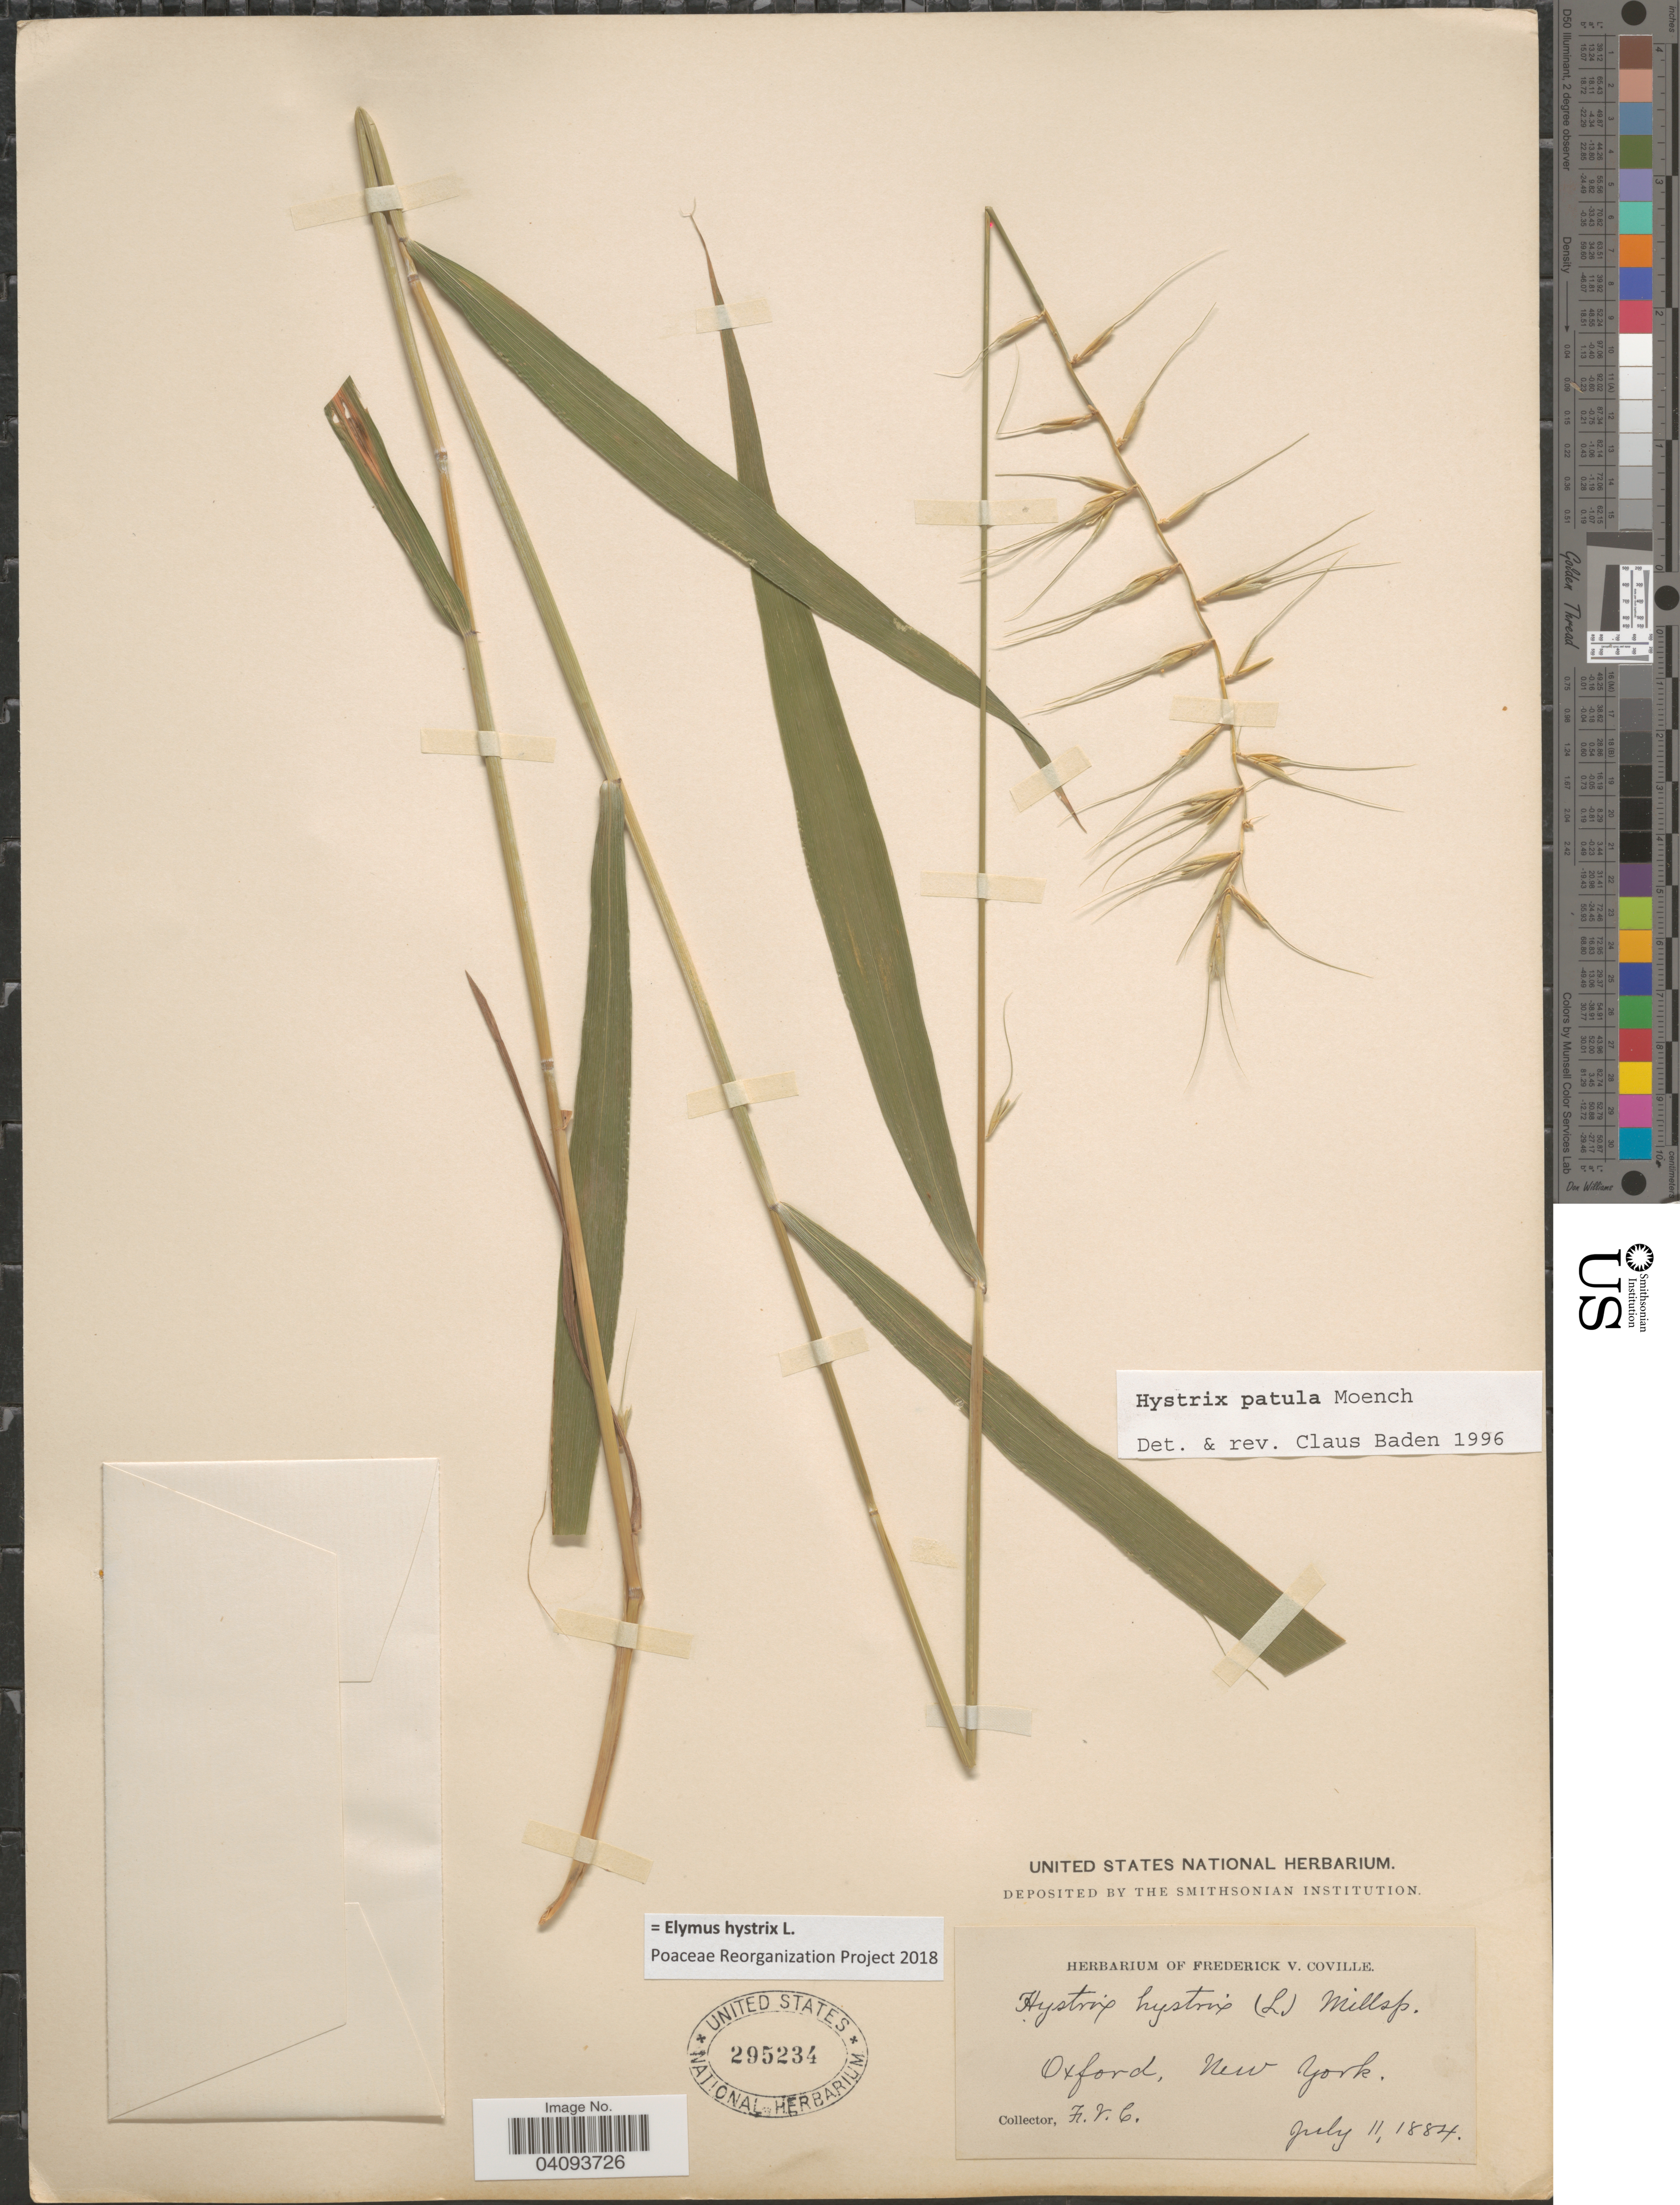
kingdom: Plantae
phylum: Tracheophyta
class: Liliopsida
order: Poales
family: Poaceae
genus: Elymus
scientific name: Elymus hystrix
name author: L.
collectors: F. V. Coville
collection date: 1884-07-11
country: United States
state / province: New York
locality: Oxford.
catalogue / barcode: US 295234